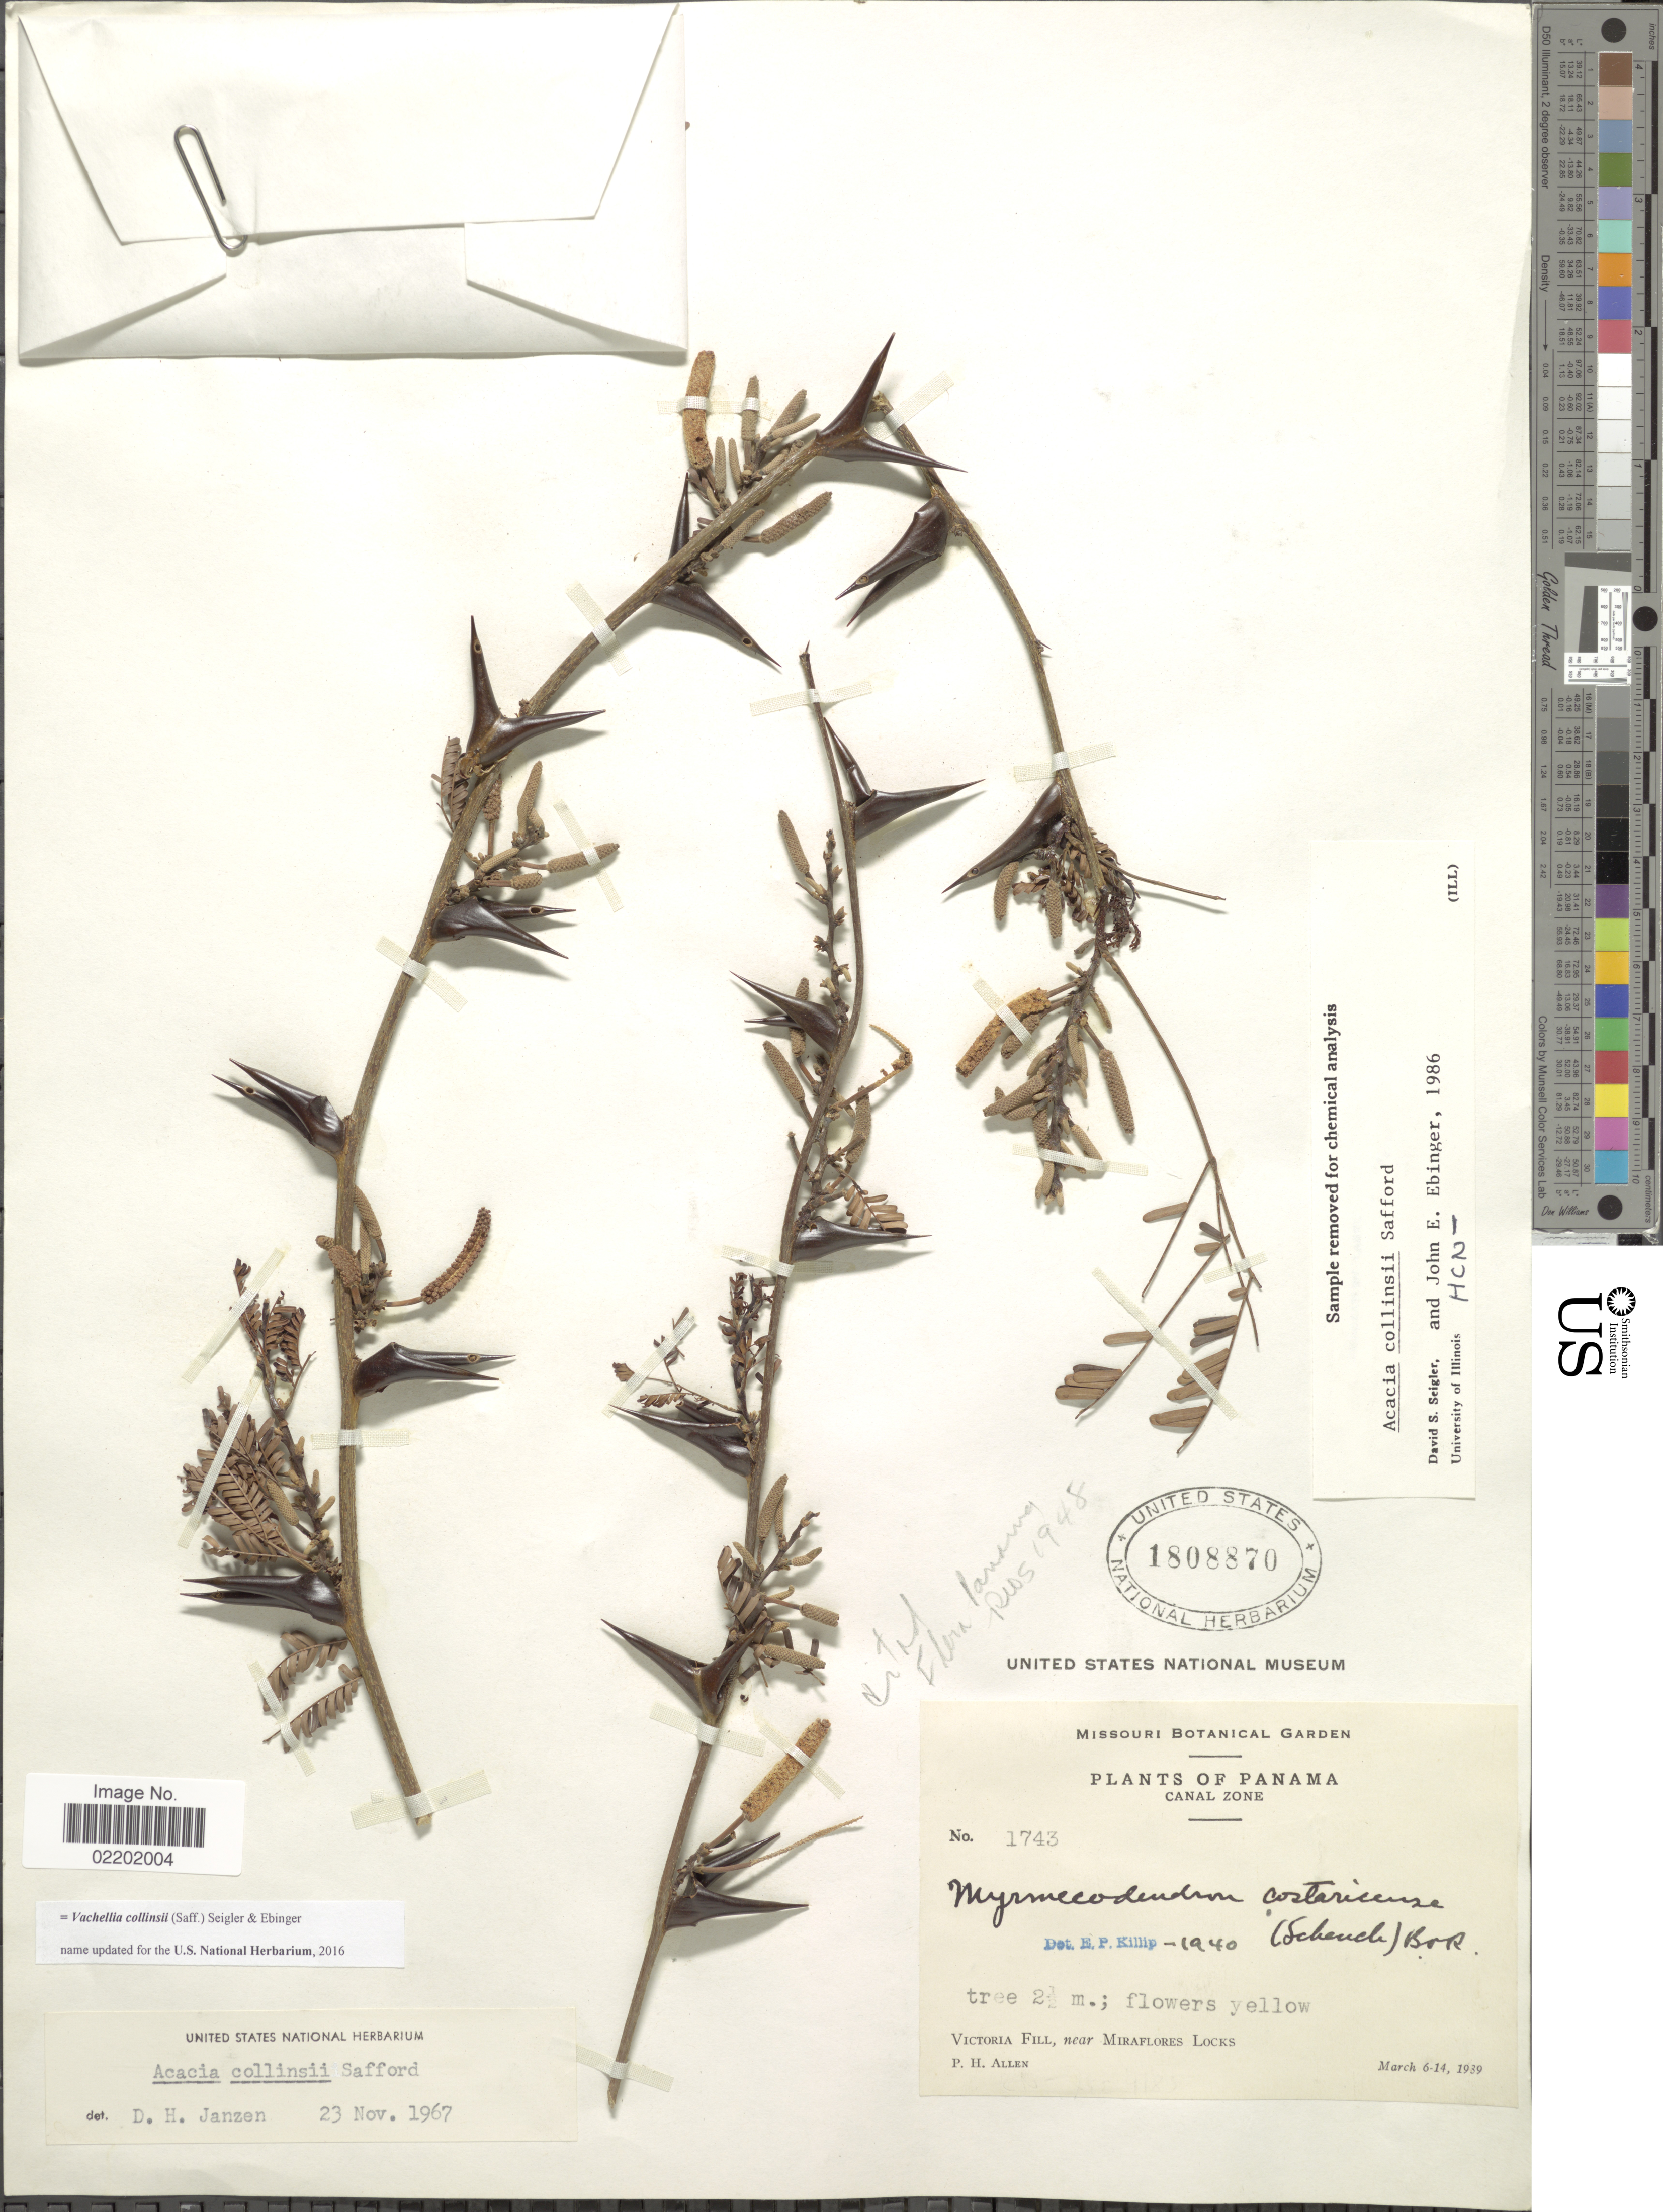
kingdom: Plantae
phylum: Tracheophyta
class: Magnoliopsida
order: Fabales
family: Fabaceae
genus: Vachellia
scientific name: Vachellia collinsii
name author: (Saff.) Seigler & Ebinger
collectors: P. H. Allen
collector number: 1743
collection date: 1939-03-06/1939-03-14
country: Panama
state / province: Panamá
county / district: Canal Zone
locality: Canal Aone, Victoria Fill, near Miraflores Locks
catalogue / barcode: US 1808870